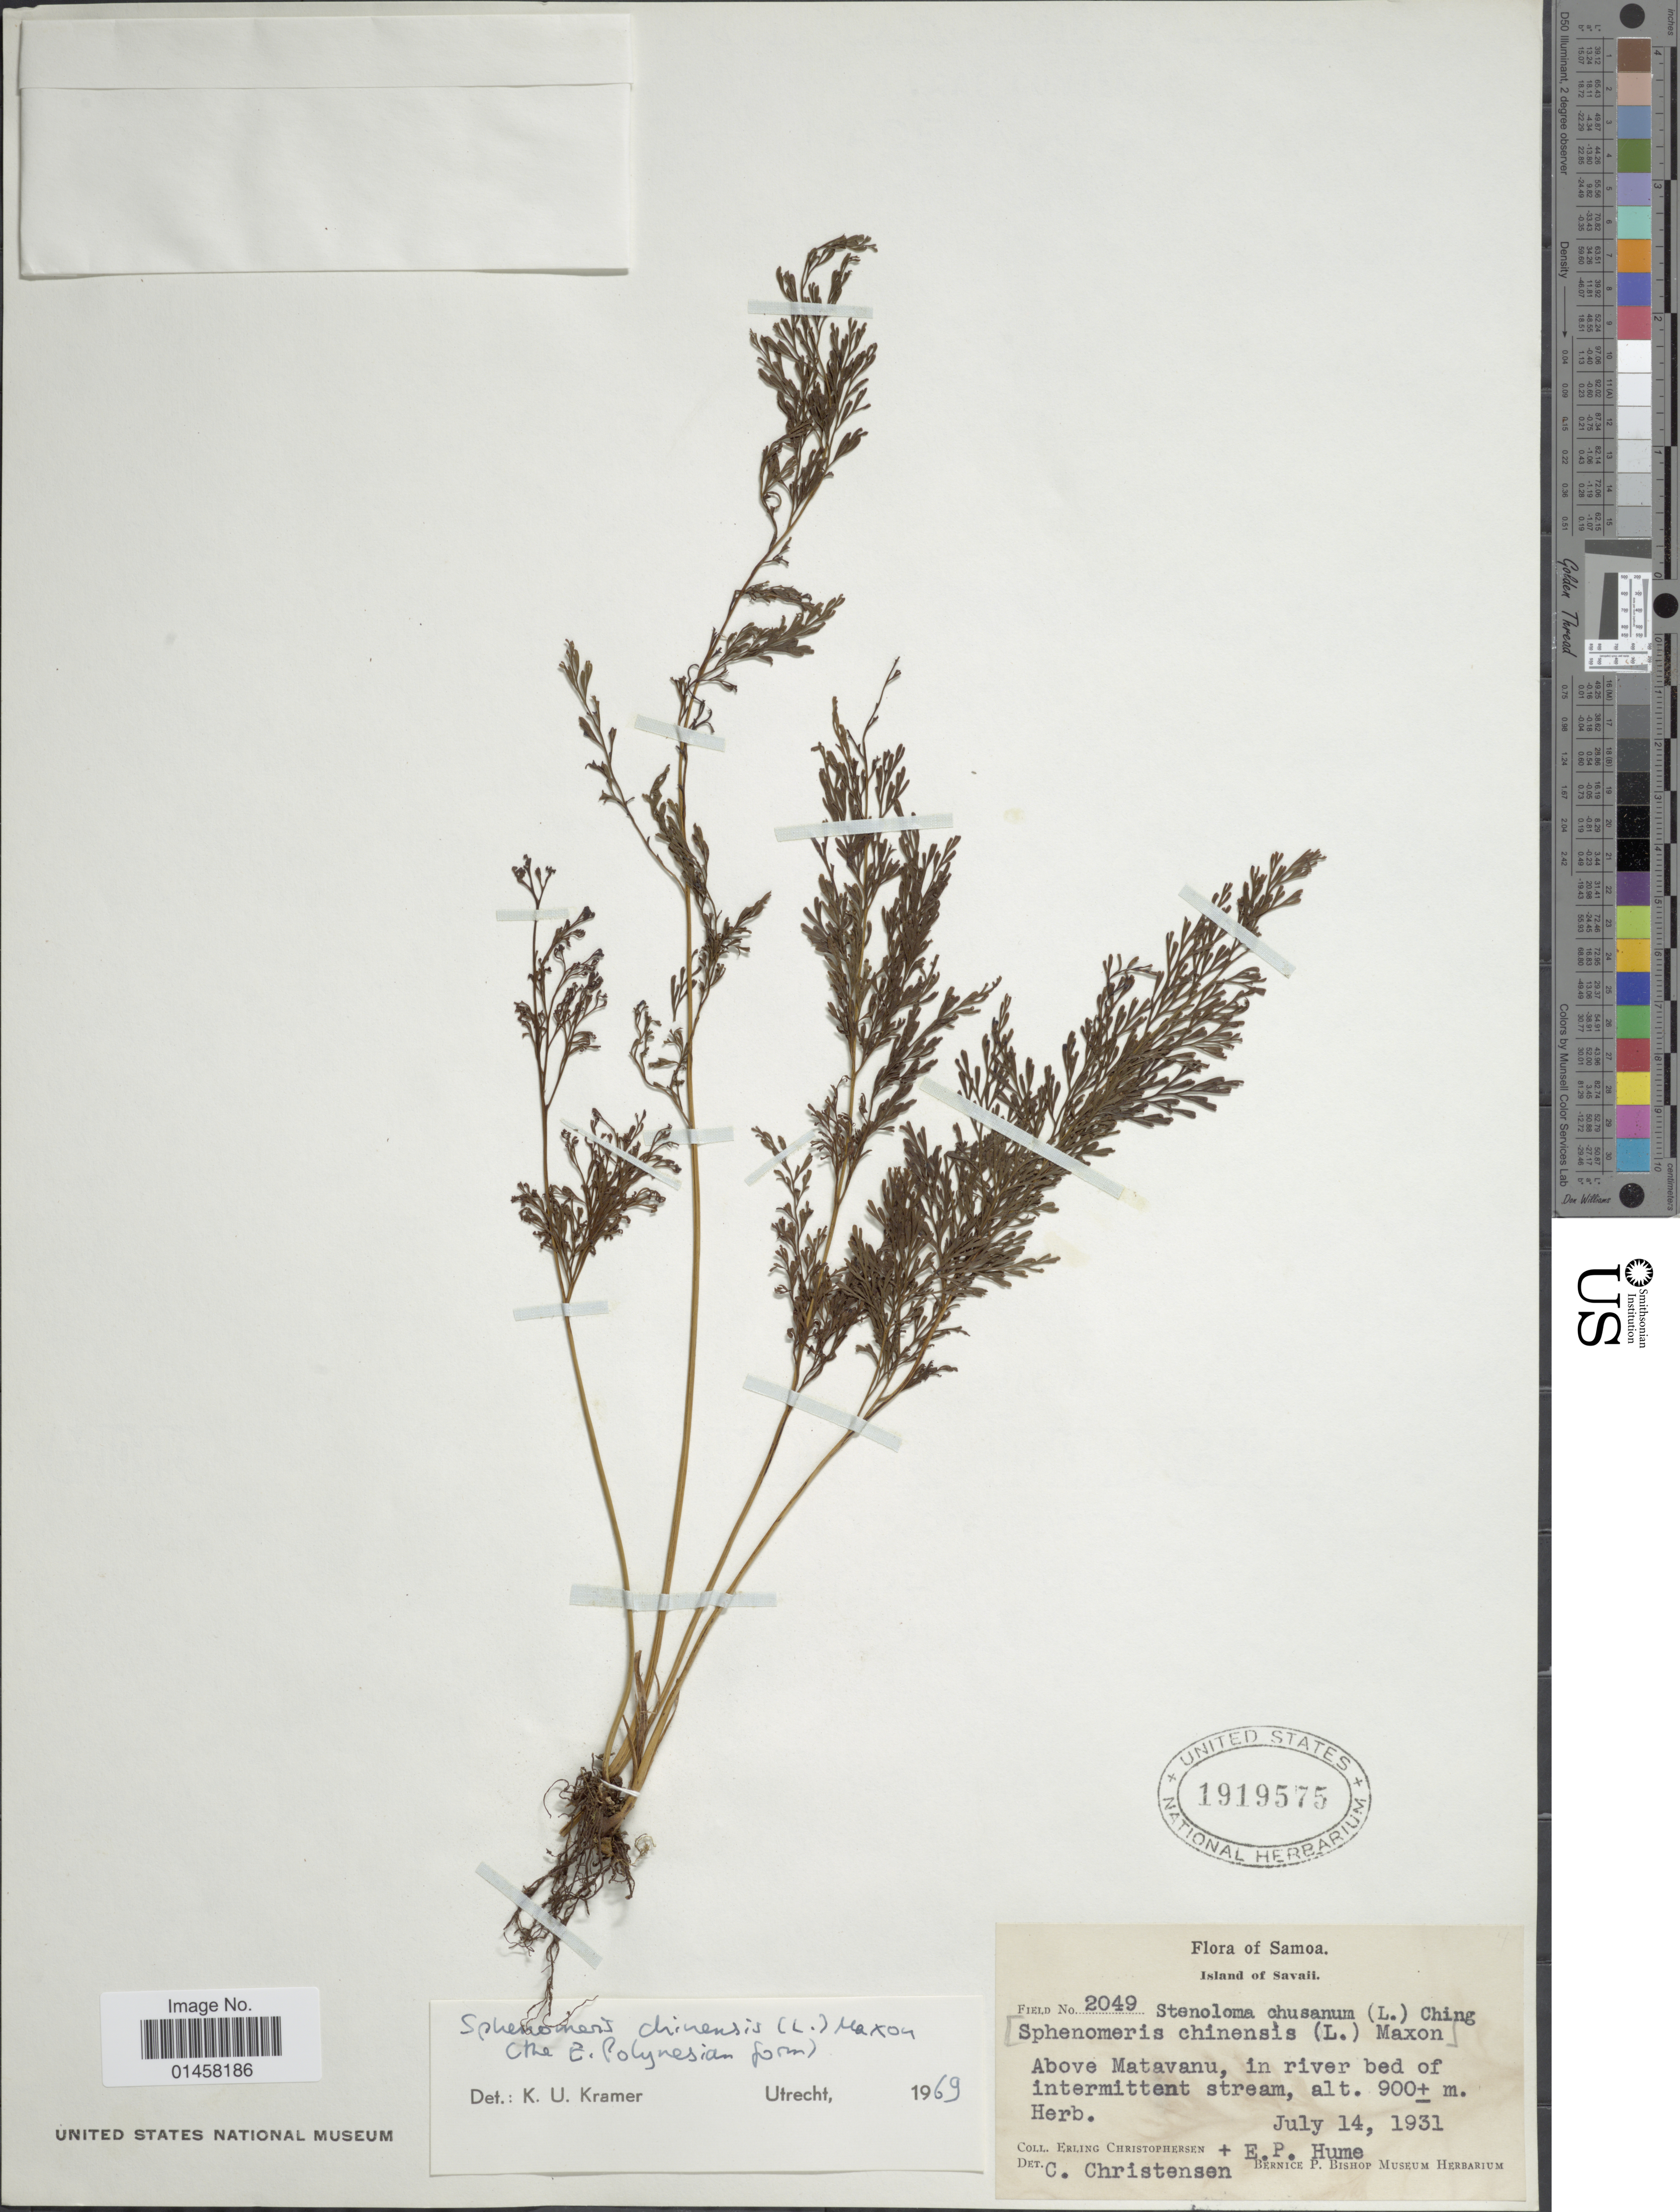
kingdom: Plantae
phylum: Tracheophyta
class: Polypodiopsida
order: Polypodiales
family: Lindsaeaceae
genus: Sphenomeris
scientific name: Sphenomeris chinensis var. chinensis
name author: (L.) Maxon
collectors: E. Christophersen & E. P. Hume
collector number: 2049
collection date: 1931-07-14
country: Samoa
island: Savai'i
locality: Samoa, Island of Savaii. Above Matavanu.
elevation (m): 900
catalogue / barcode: US 1919575